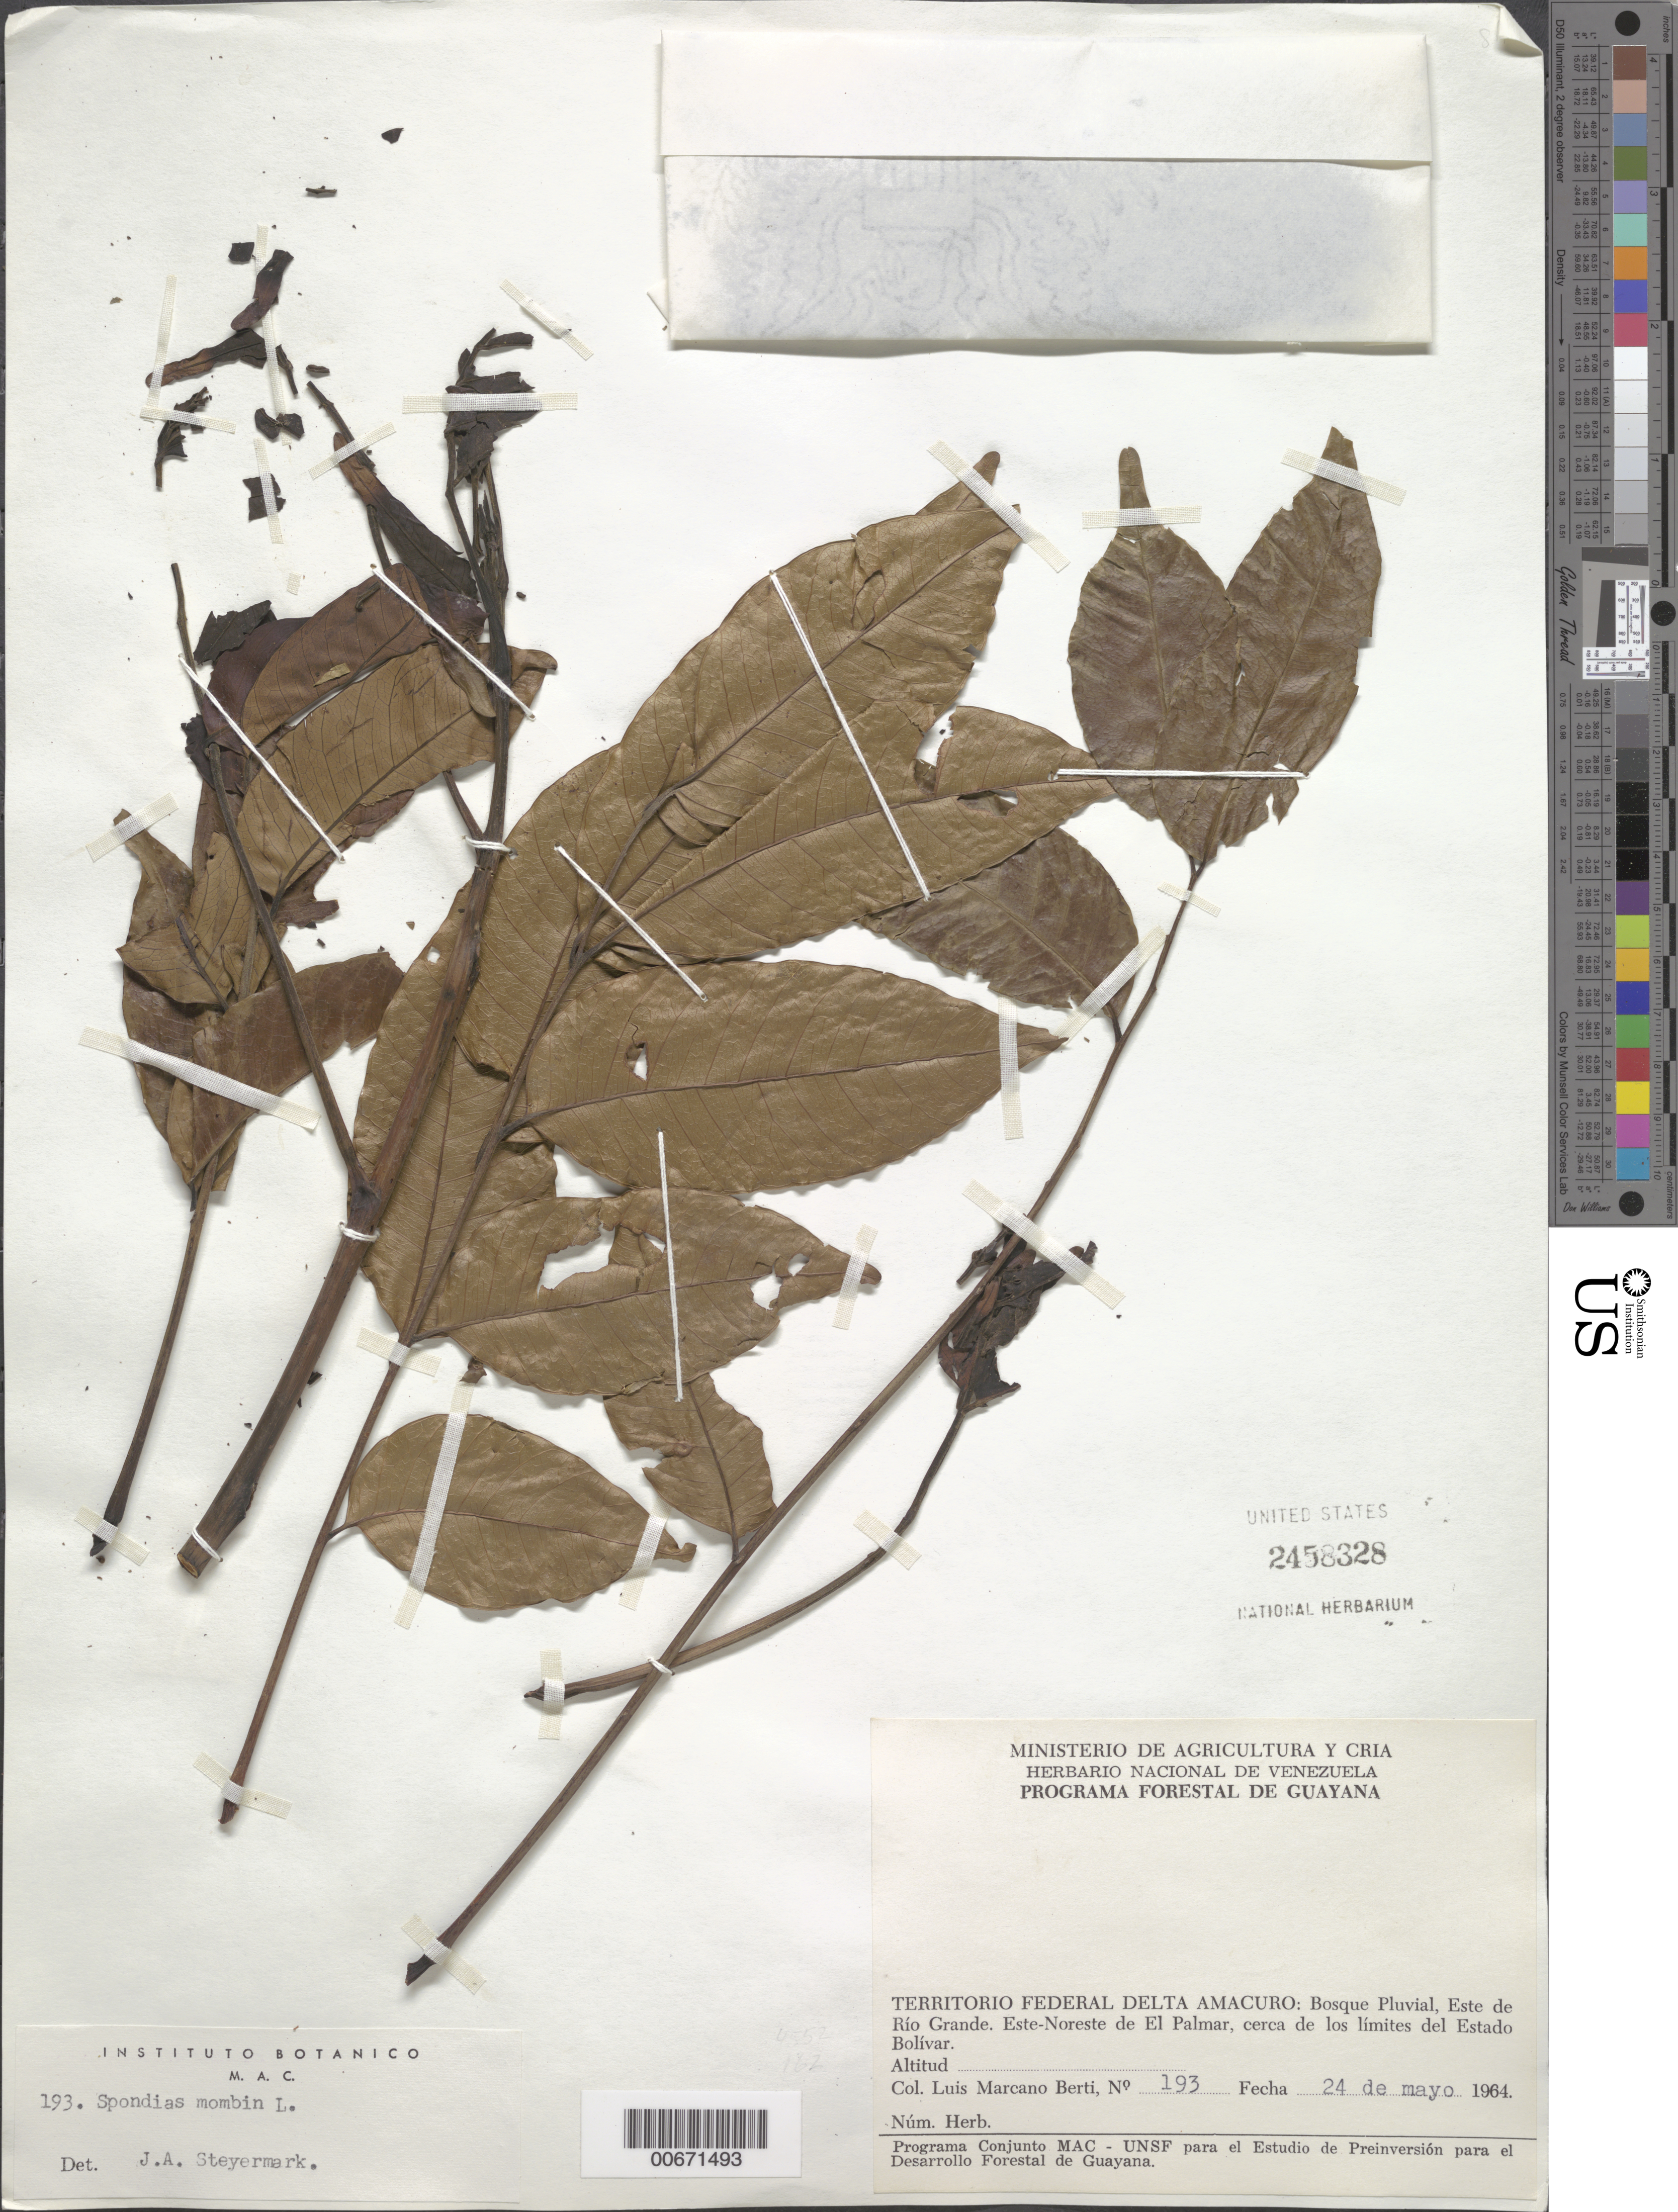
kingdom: Plantae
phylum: Tracheophyta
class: Magnoliopsida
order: Sapindales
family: Anacardiaceae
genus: Spondias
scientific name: Spondias mombin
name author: L.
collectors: L. Marcano-Berti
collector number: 193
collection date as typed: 24-May-64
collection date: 1964-05-24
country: Venezuela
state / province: Delta Amacuro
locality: Este de Río Grande, ENE de El Palmar, cerca de los limites del Estado Bolívar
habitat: Bosque pluvial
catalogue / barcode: US 2458328